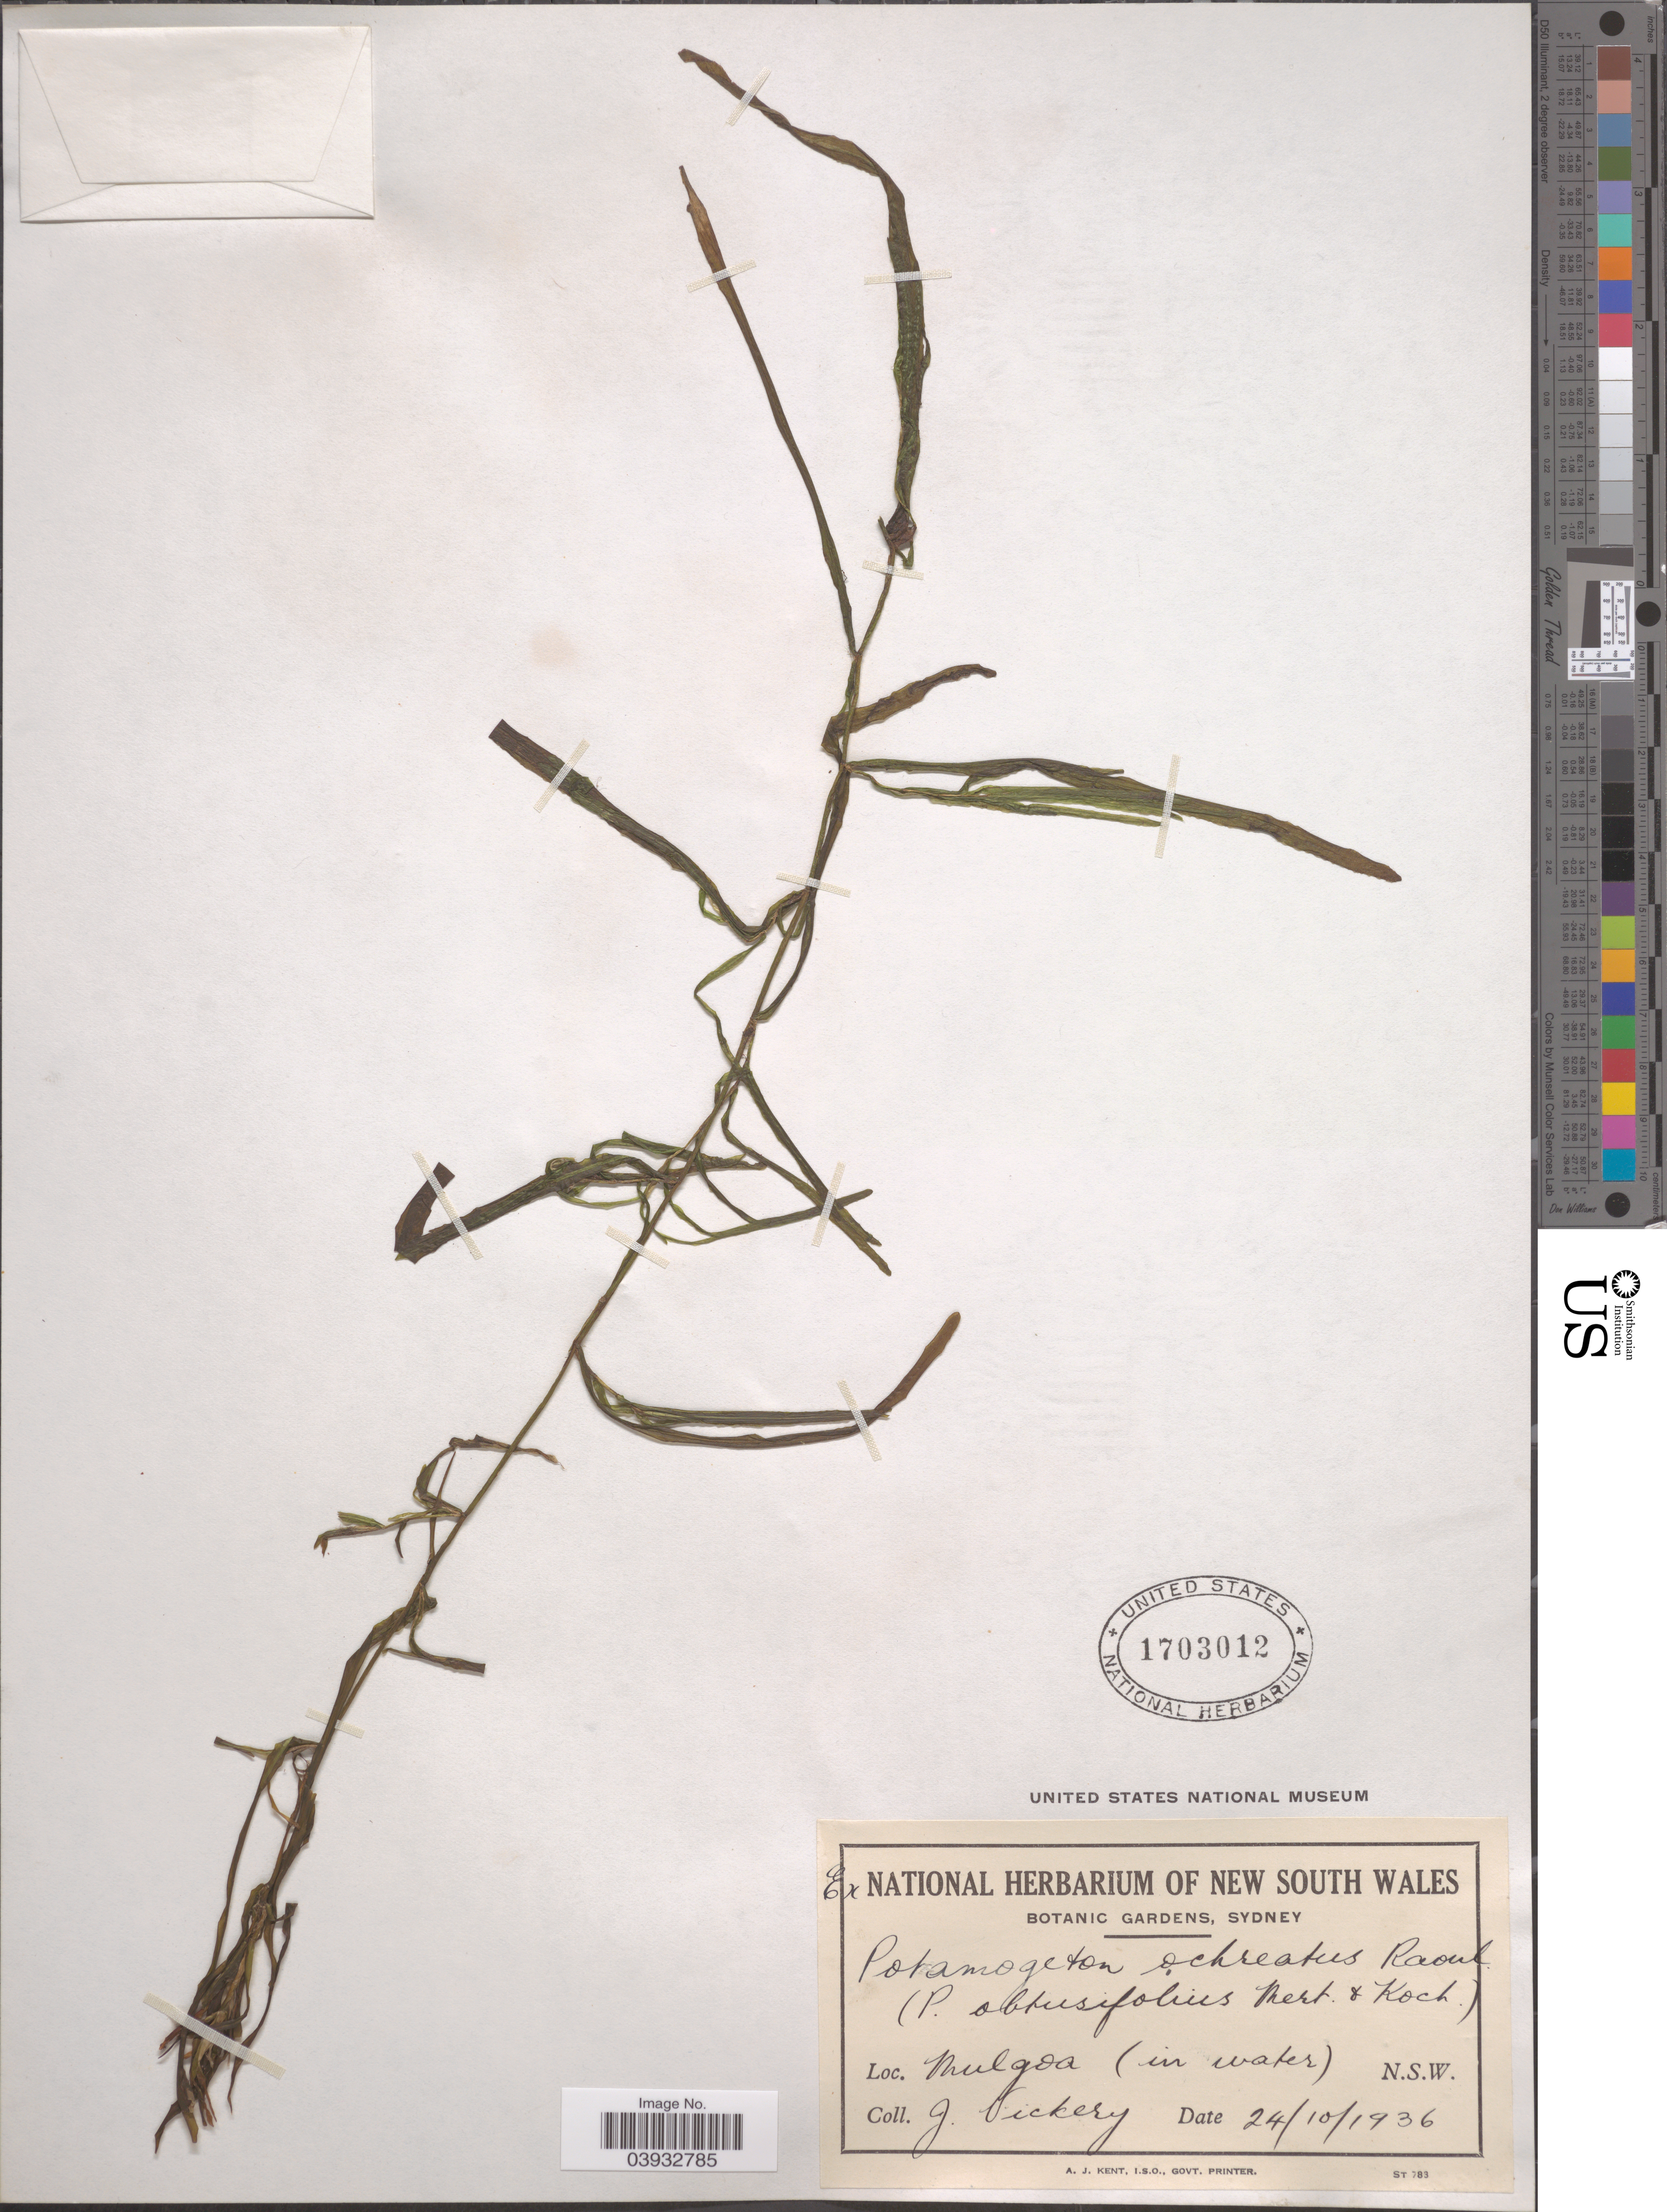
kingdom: Plantae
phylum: Tracheophyta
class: Liliopsida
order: Alismatales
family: Potamogetonaceae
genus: Potamogeton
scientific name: Potamogeton ochreatus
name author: Raoul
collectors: J. Vickery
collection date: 1936-10-24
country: Australia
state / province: New South Wales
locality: Mulgoa (in water).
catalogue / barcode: US 1703012